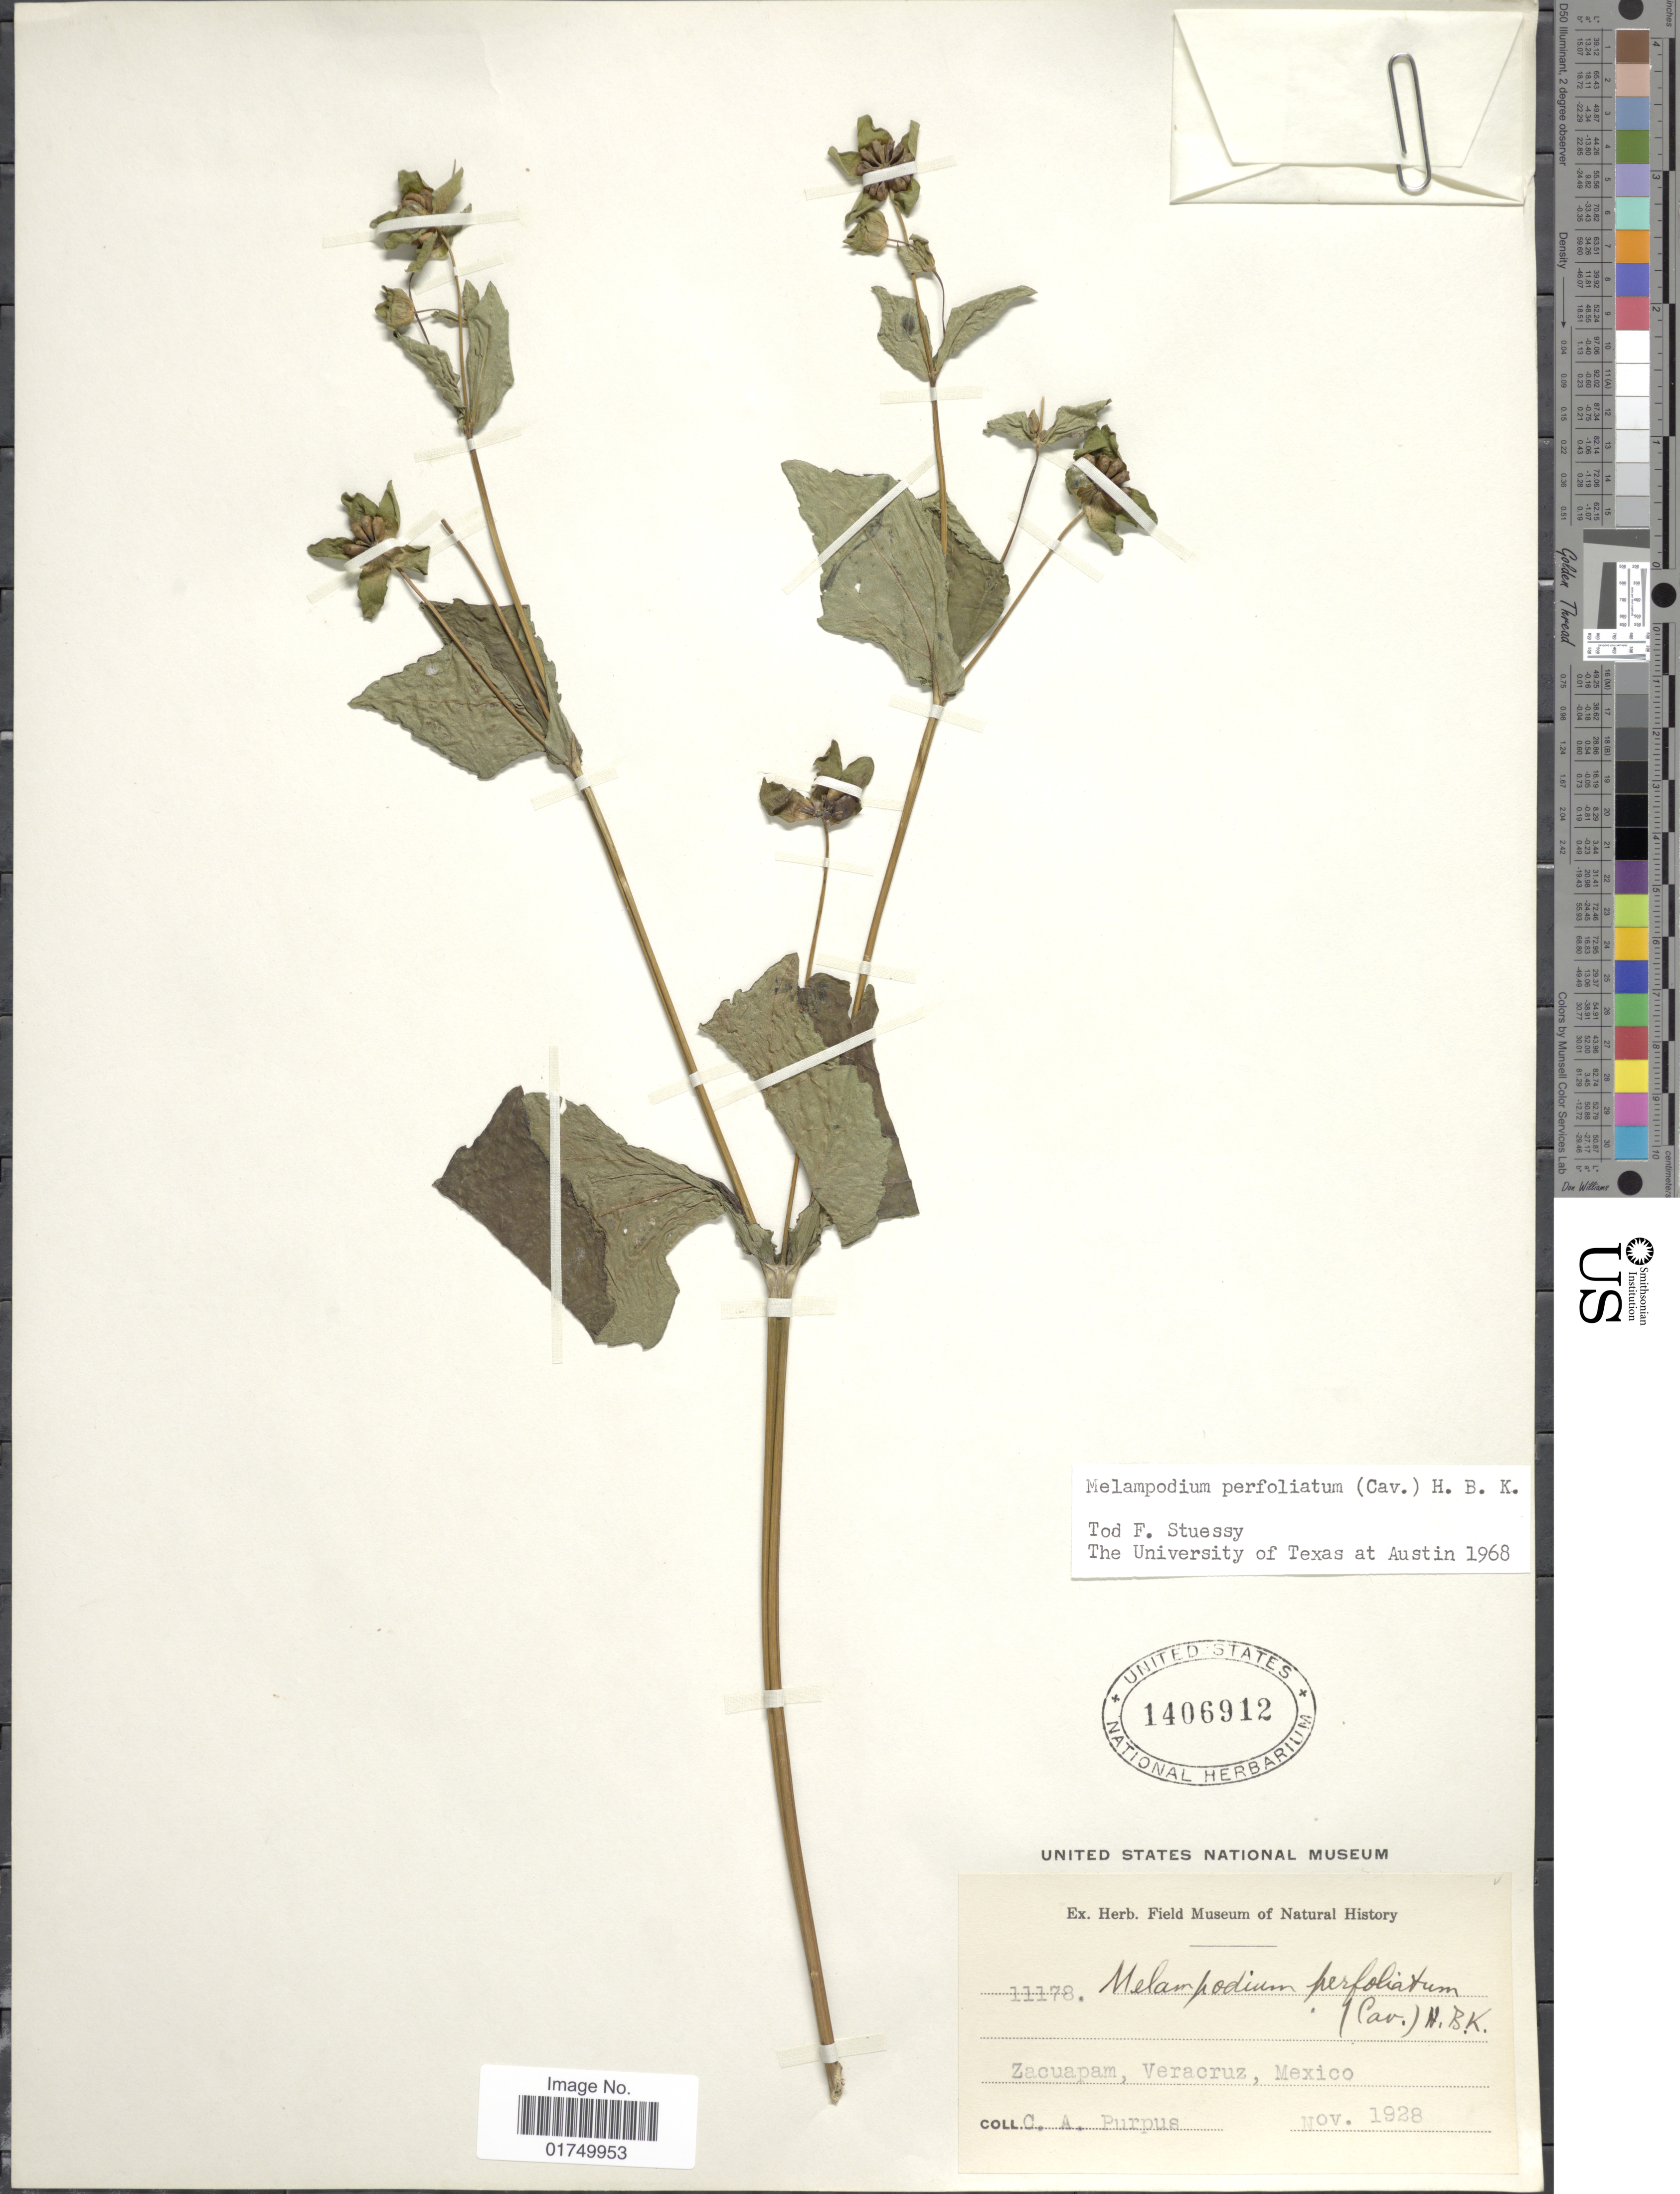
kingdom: Plantae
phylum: Tracheophyta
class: Magnoliopsida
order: Asterales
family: Asteraceae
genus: Melampodium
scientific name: Melampodium perfoliatum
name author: (Cav.) Kunth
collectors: C. A. Purpus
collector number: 11178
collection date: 1928-11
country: Mexico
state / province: Veracruz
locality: Zacuapam, Veracruz, Mexico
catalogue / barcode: US 1406912